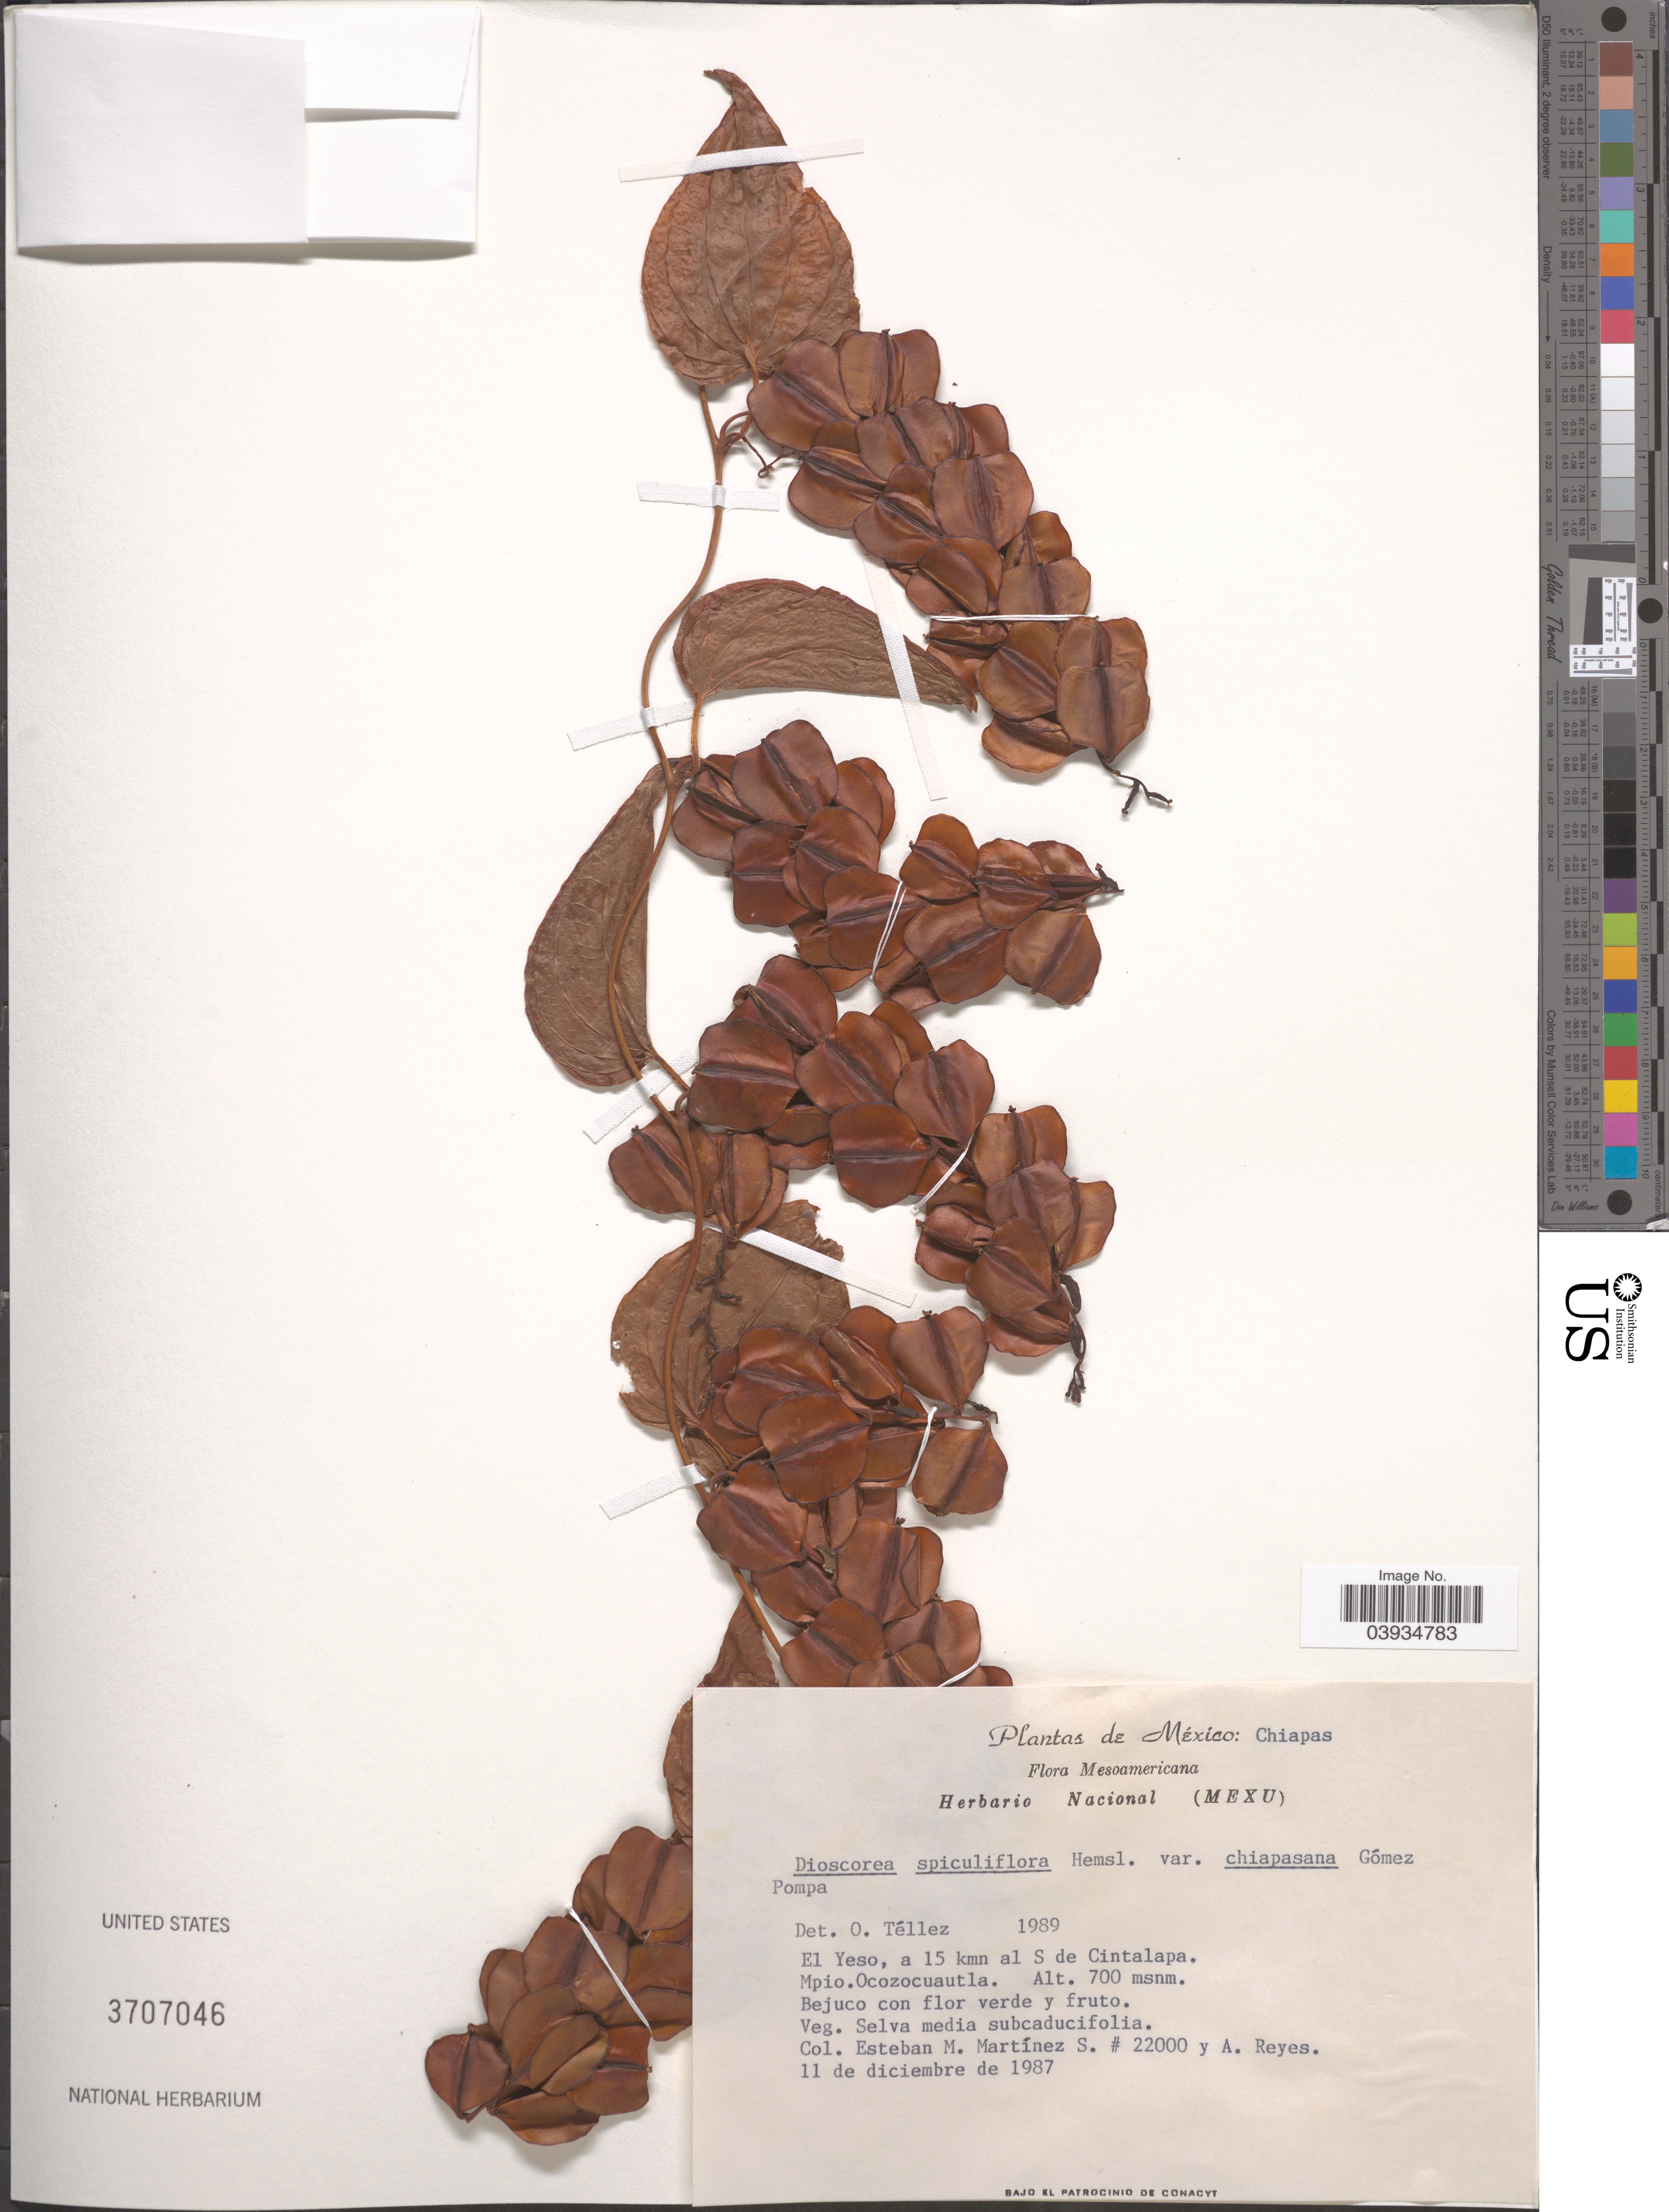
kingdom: Plantae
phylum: Tracheophyta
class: Liliopsida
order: Dioscoreales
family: Dioscoreaceae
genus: Dioscorea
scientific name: Dioscorea spiculiflora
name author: Hemsl.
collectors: E. M. Martínez S. & A. Reyes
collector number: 22000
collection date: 1987-12-11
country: Mexico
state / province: Chiapas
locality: El Yeso, a 15 km n al S de Cintalapa. Mpio. Ocozocuautla.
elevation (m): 700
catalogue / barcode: US 3707046